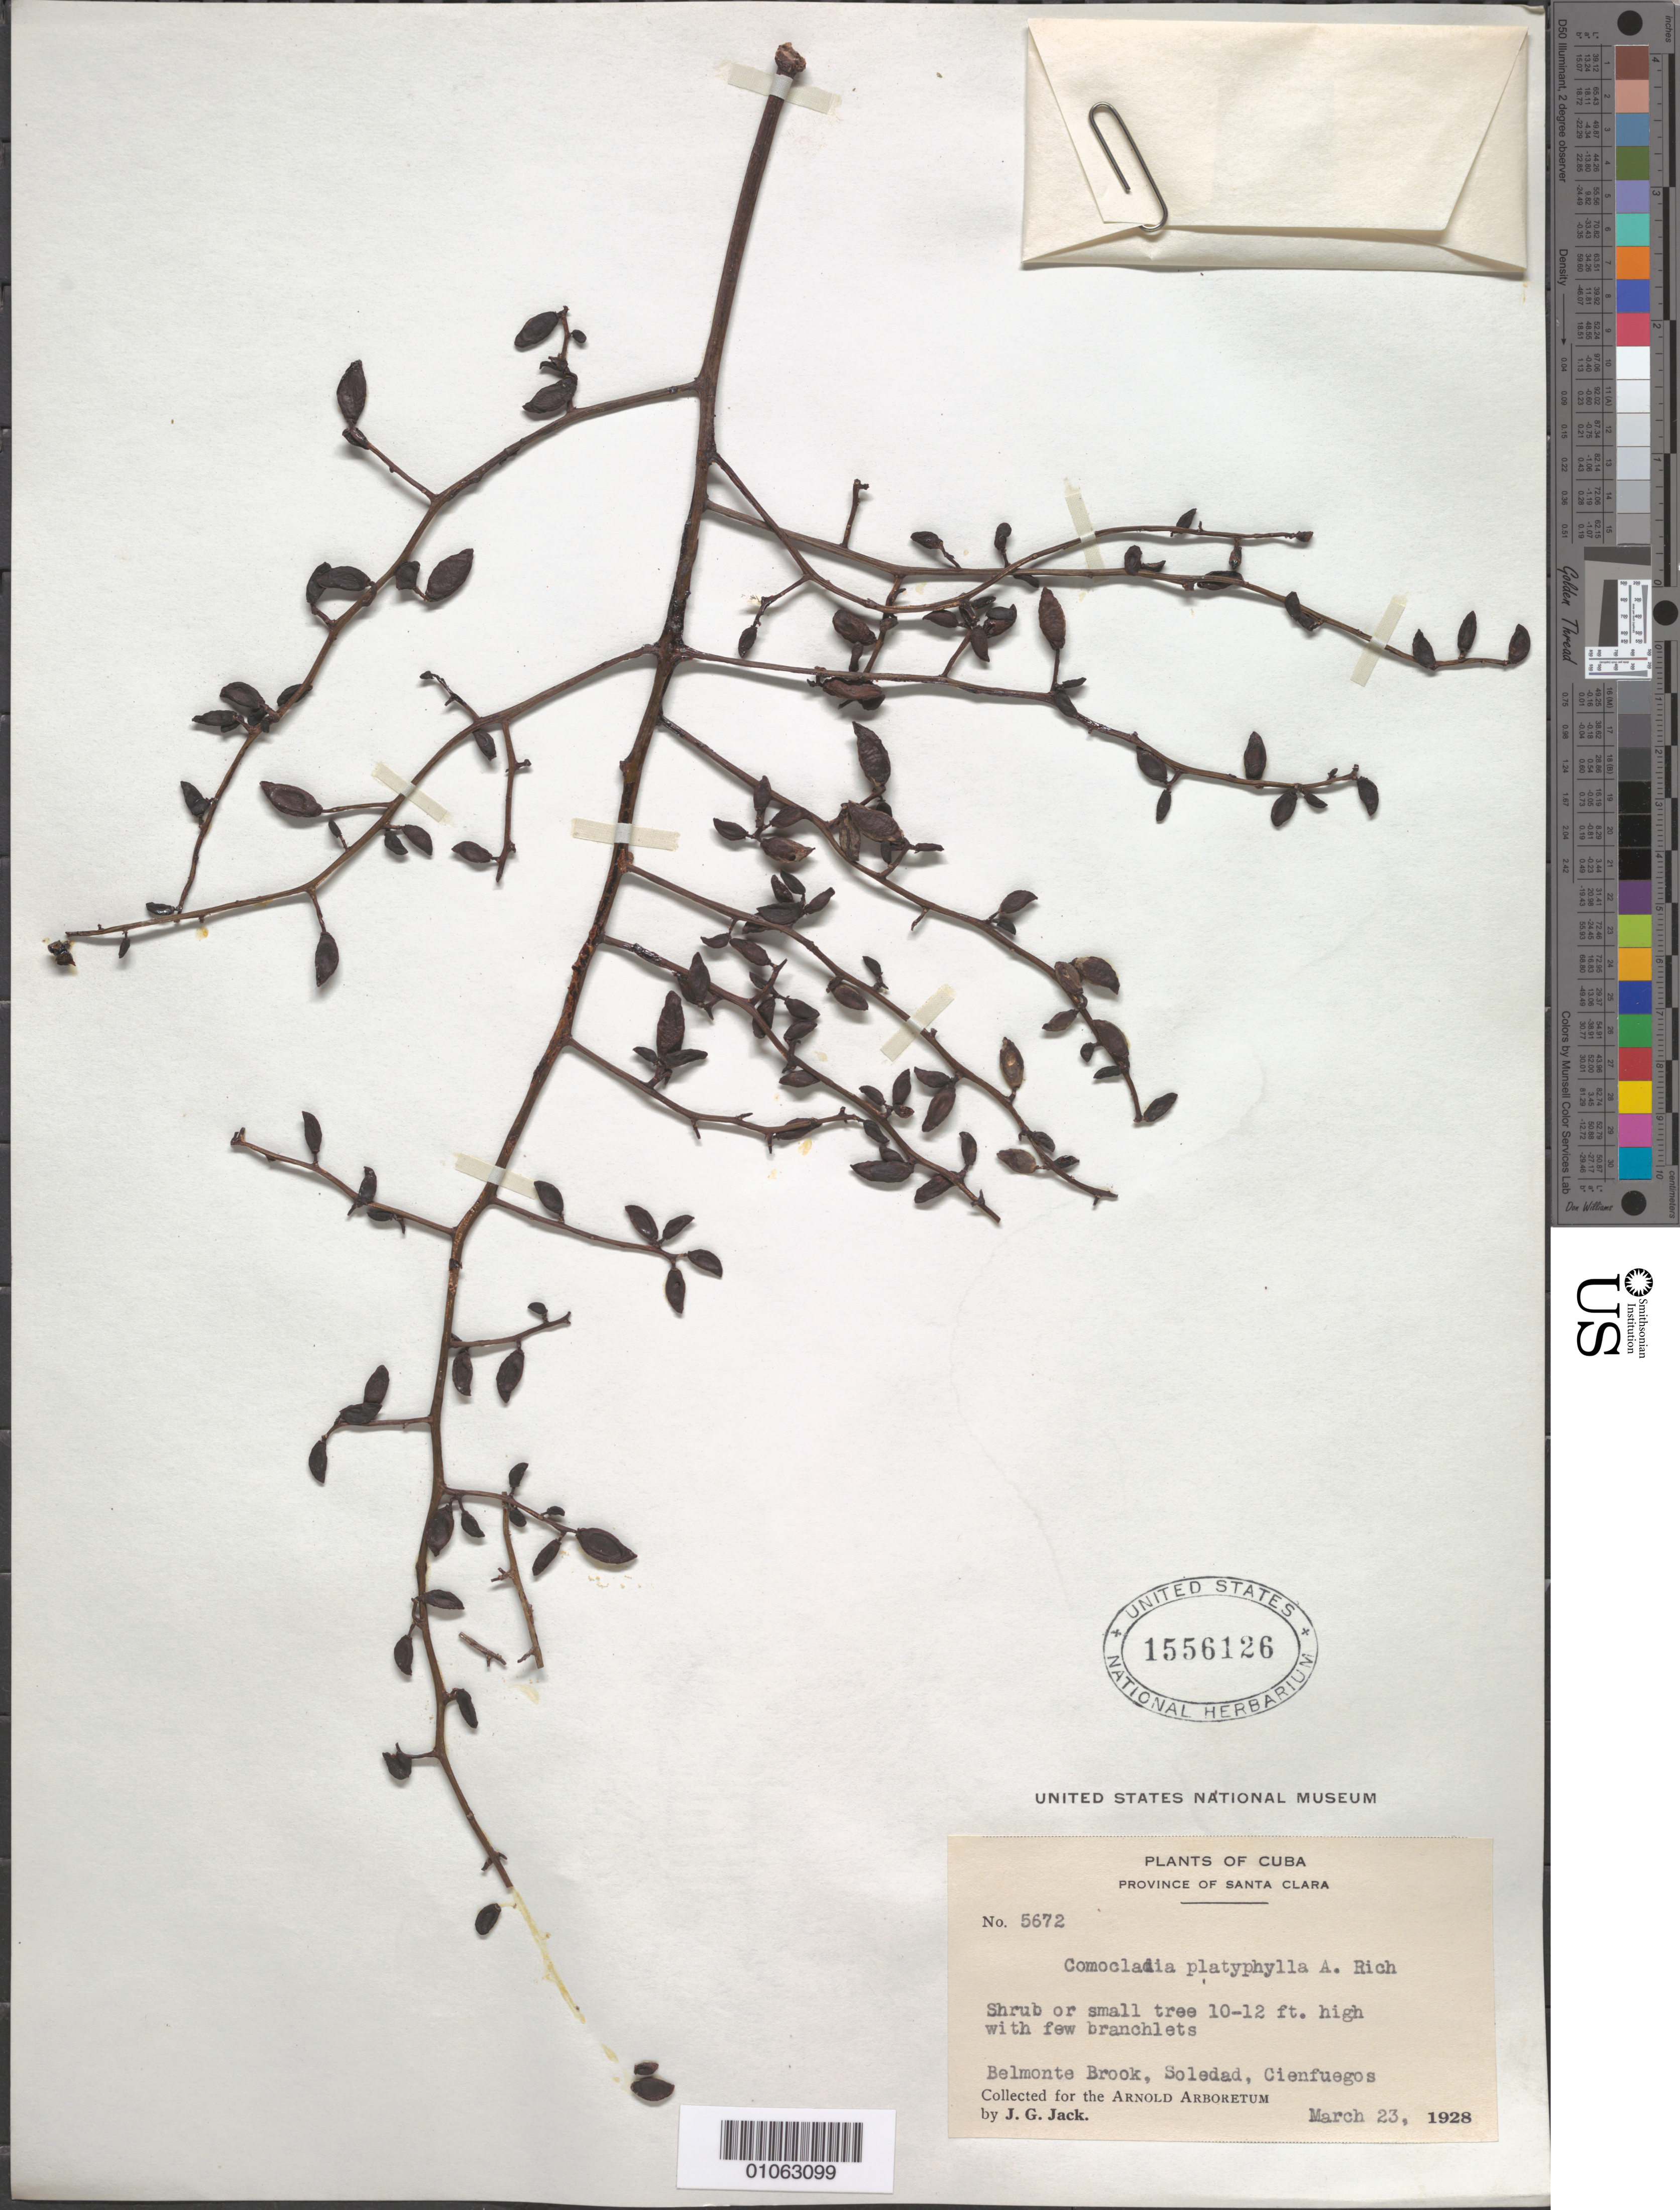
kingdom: Plantae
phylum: Tracheophyta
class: Magnoliopsida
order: Sapindales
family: Anacardiaceae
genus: Comocladia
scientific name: Comocladia platyphylla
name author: A. Rich. ex Griseb.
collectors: J. G. Jack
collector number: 5672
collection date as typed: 23 Mar 1928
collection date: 1928-03-23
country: Cuba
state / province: Cienfuegos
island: Cuba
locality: Soledad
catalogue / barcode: US 1556126